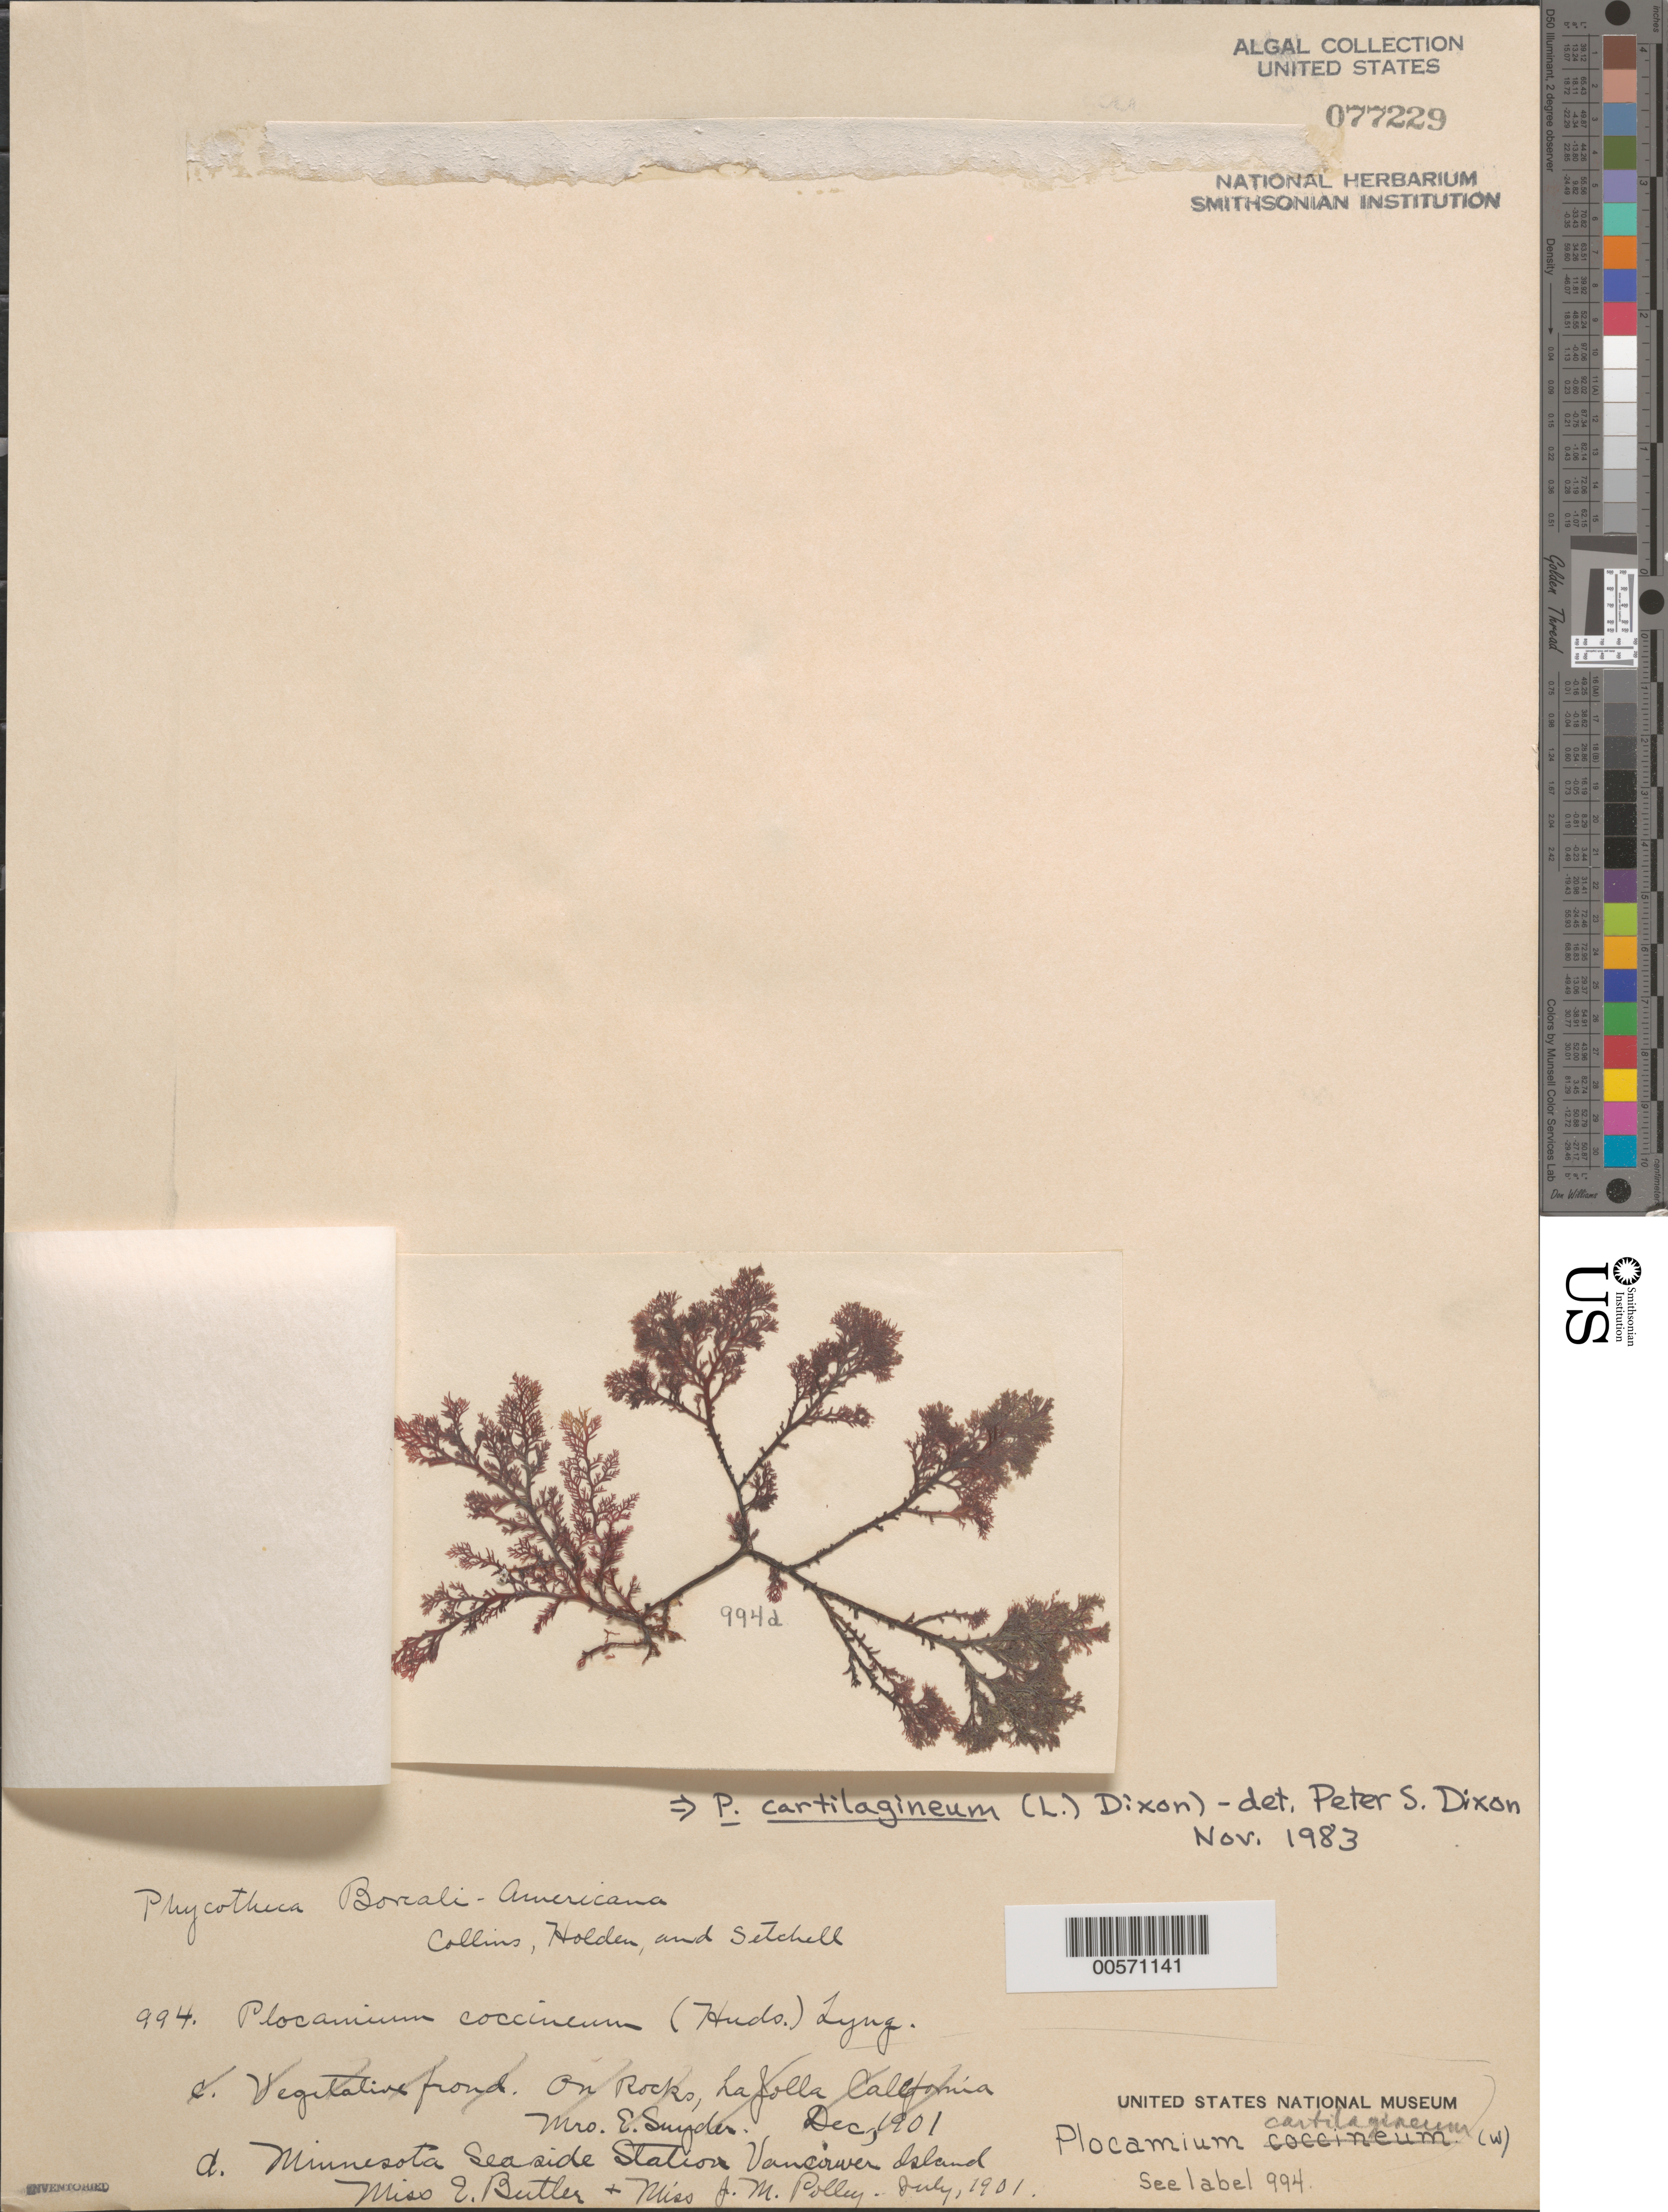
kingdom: Plantae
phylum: Rhodophyta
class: Florideophyceae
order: Plocamiales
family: Plocamiaceae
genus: Plocamium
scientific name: Plocamium cartilagineum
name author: (L.) P.S. Dixon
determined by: Dixon, P. S.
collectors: E. Butler & J. Polley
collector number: PB-A 994d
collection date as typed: Jul 1901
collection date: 1901-07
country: Canada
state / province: British Columbia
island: Vancouver Island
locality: Minnesota Seaside Station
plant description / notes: Collins, Holden & Setchell, Phycotheca Boreali-Americana, as Plocamium coccineum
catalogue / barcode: US 77229